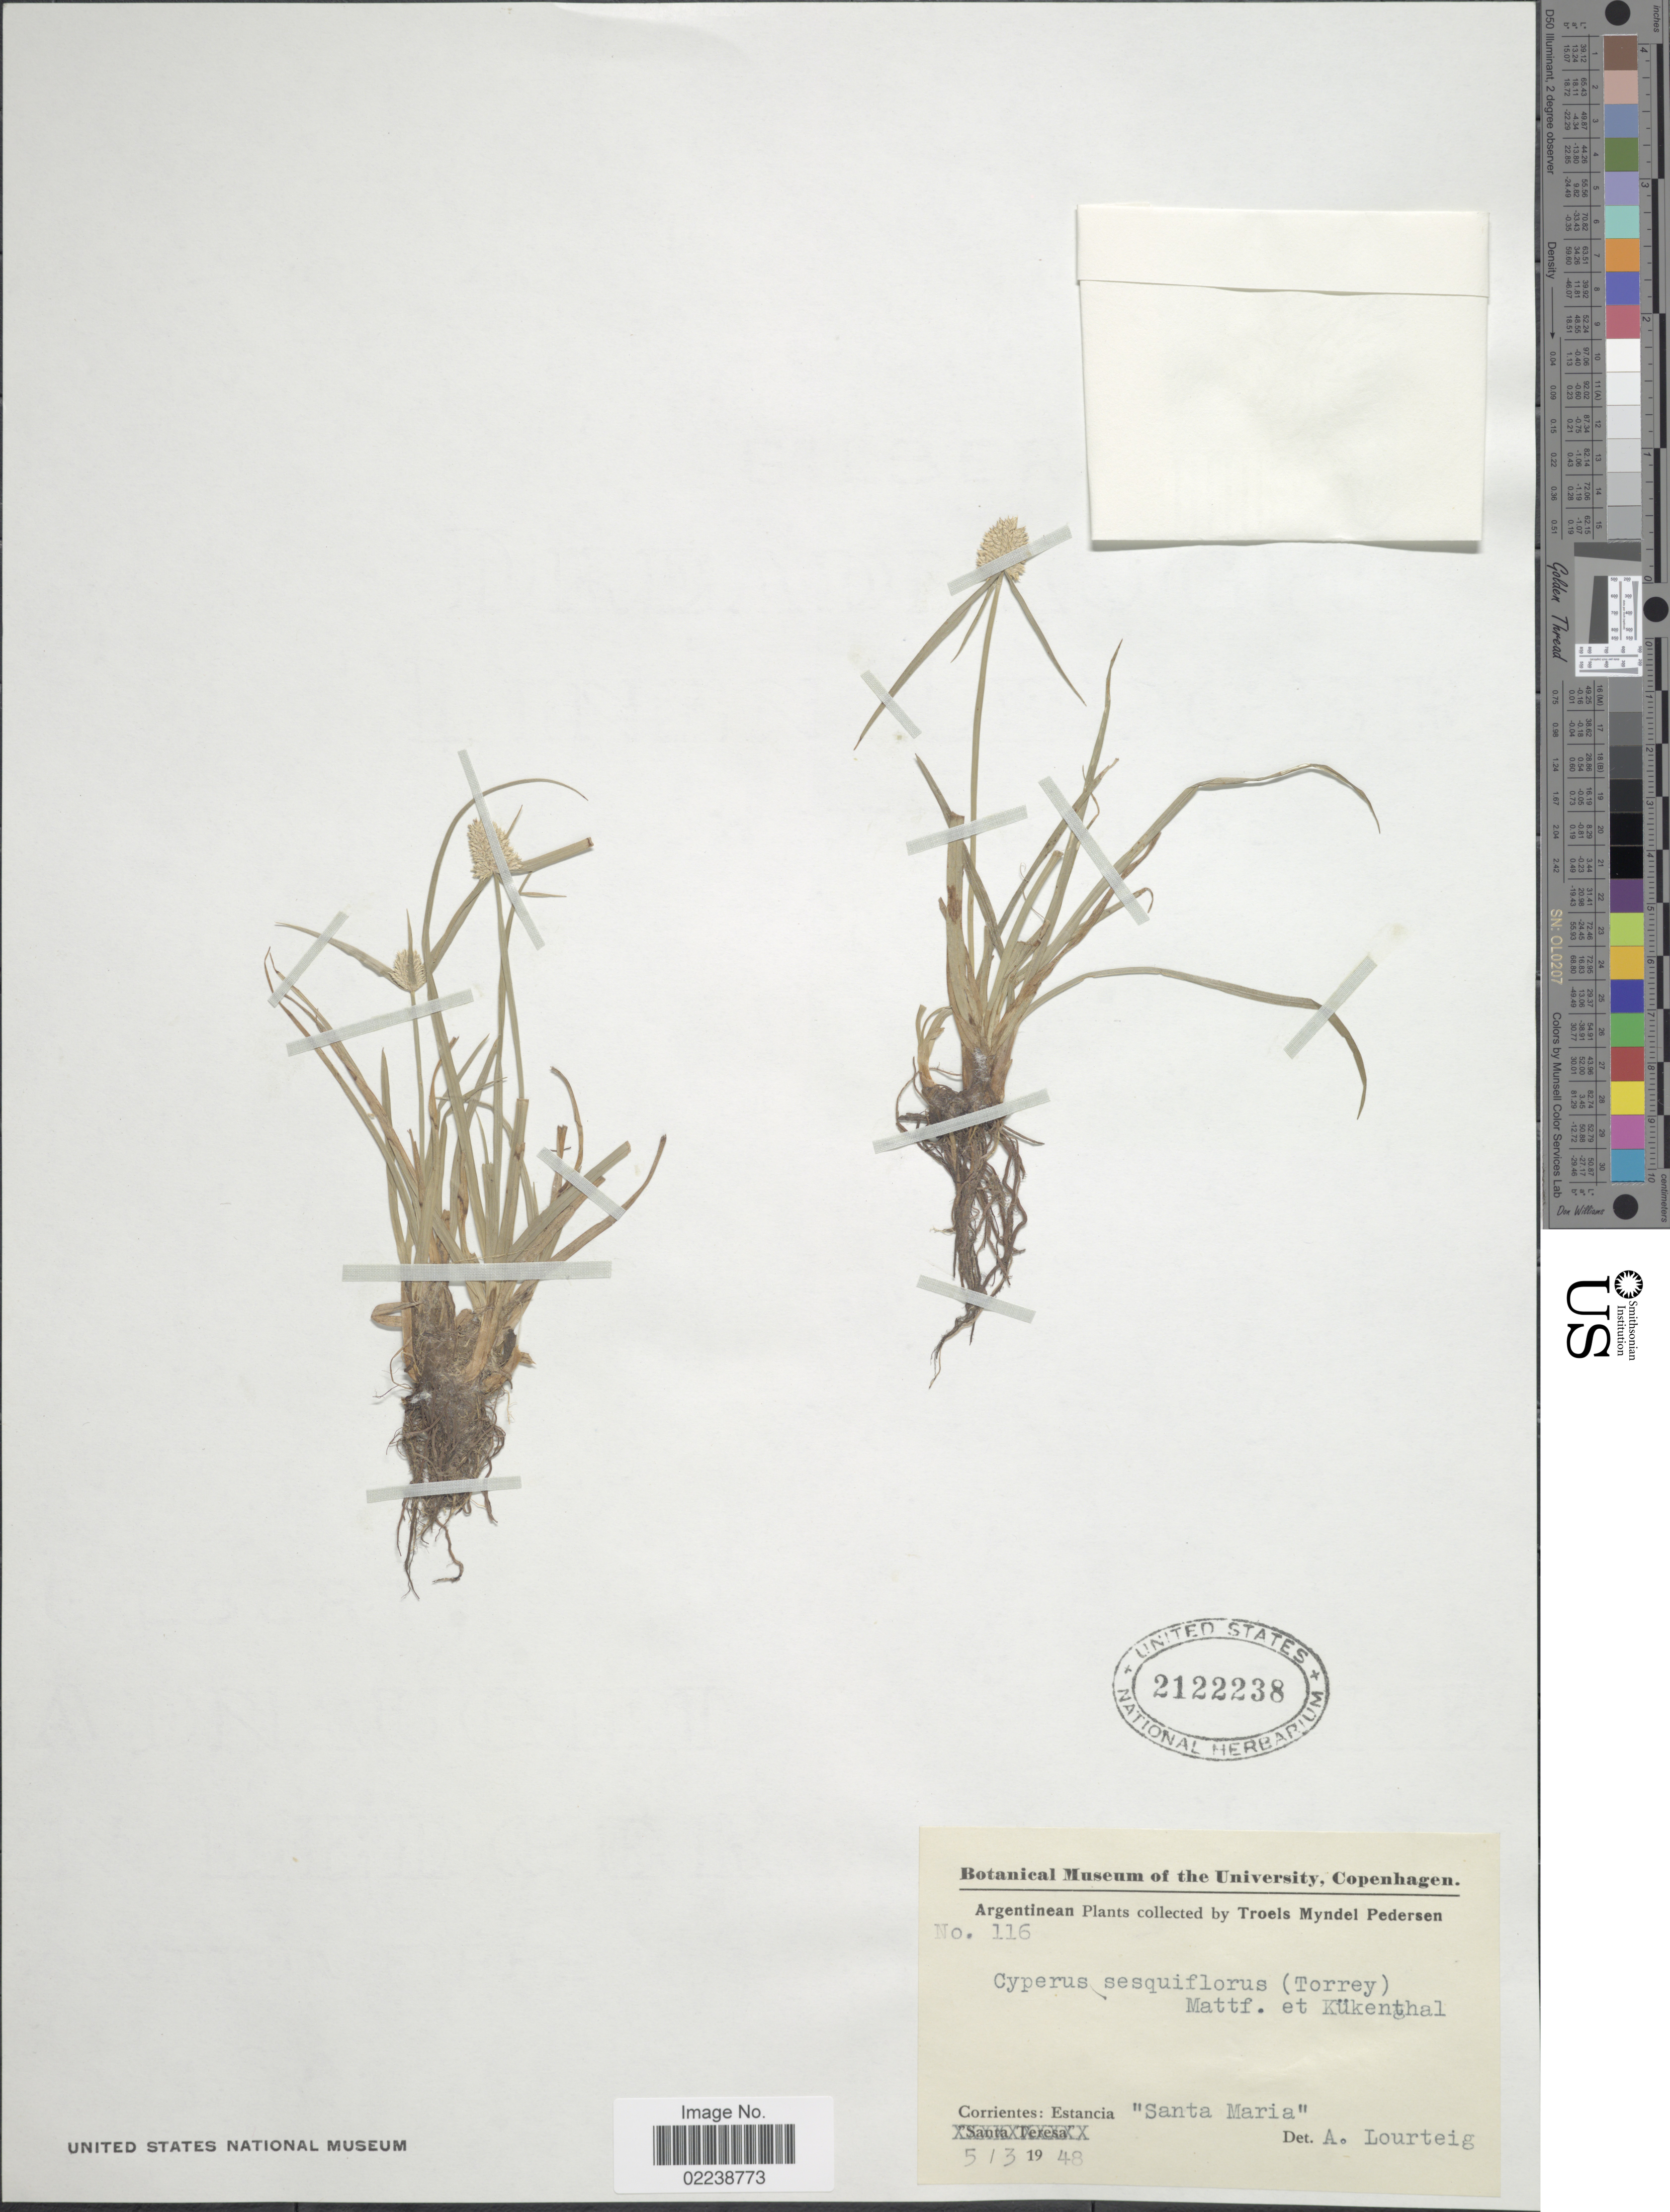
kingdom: Plantae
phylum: Tracheophyta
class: Liliopsida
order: Poales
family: Cyperaceae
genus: Cyperus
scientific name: Cyperus sesquiflorus subsp. sesquiflorus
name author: (Torr.) Mattf. & Kük.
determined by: Strong, M. T., (US), Smithsonian Institution - National Museum of Natural History (UNITED STATES)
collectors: T. Pederson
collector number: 116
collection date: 1948-03-05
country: Argentina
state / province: Corrientes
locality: Estancia "Santa Maria"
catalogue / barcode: US 2122238